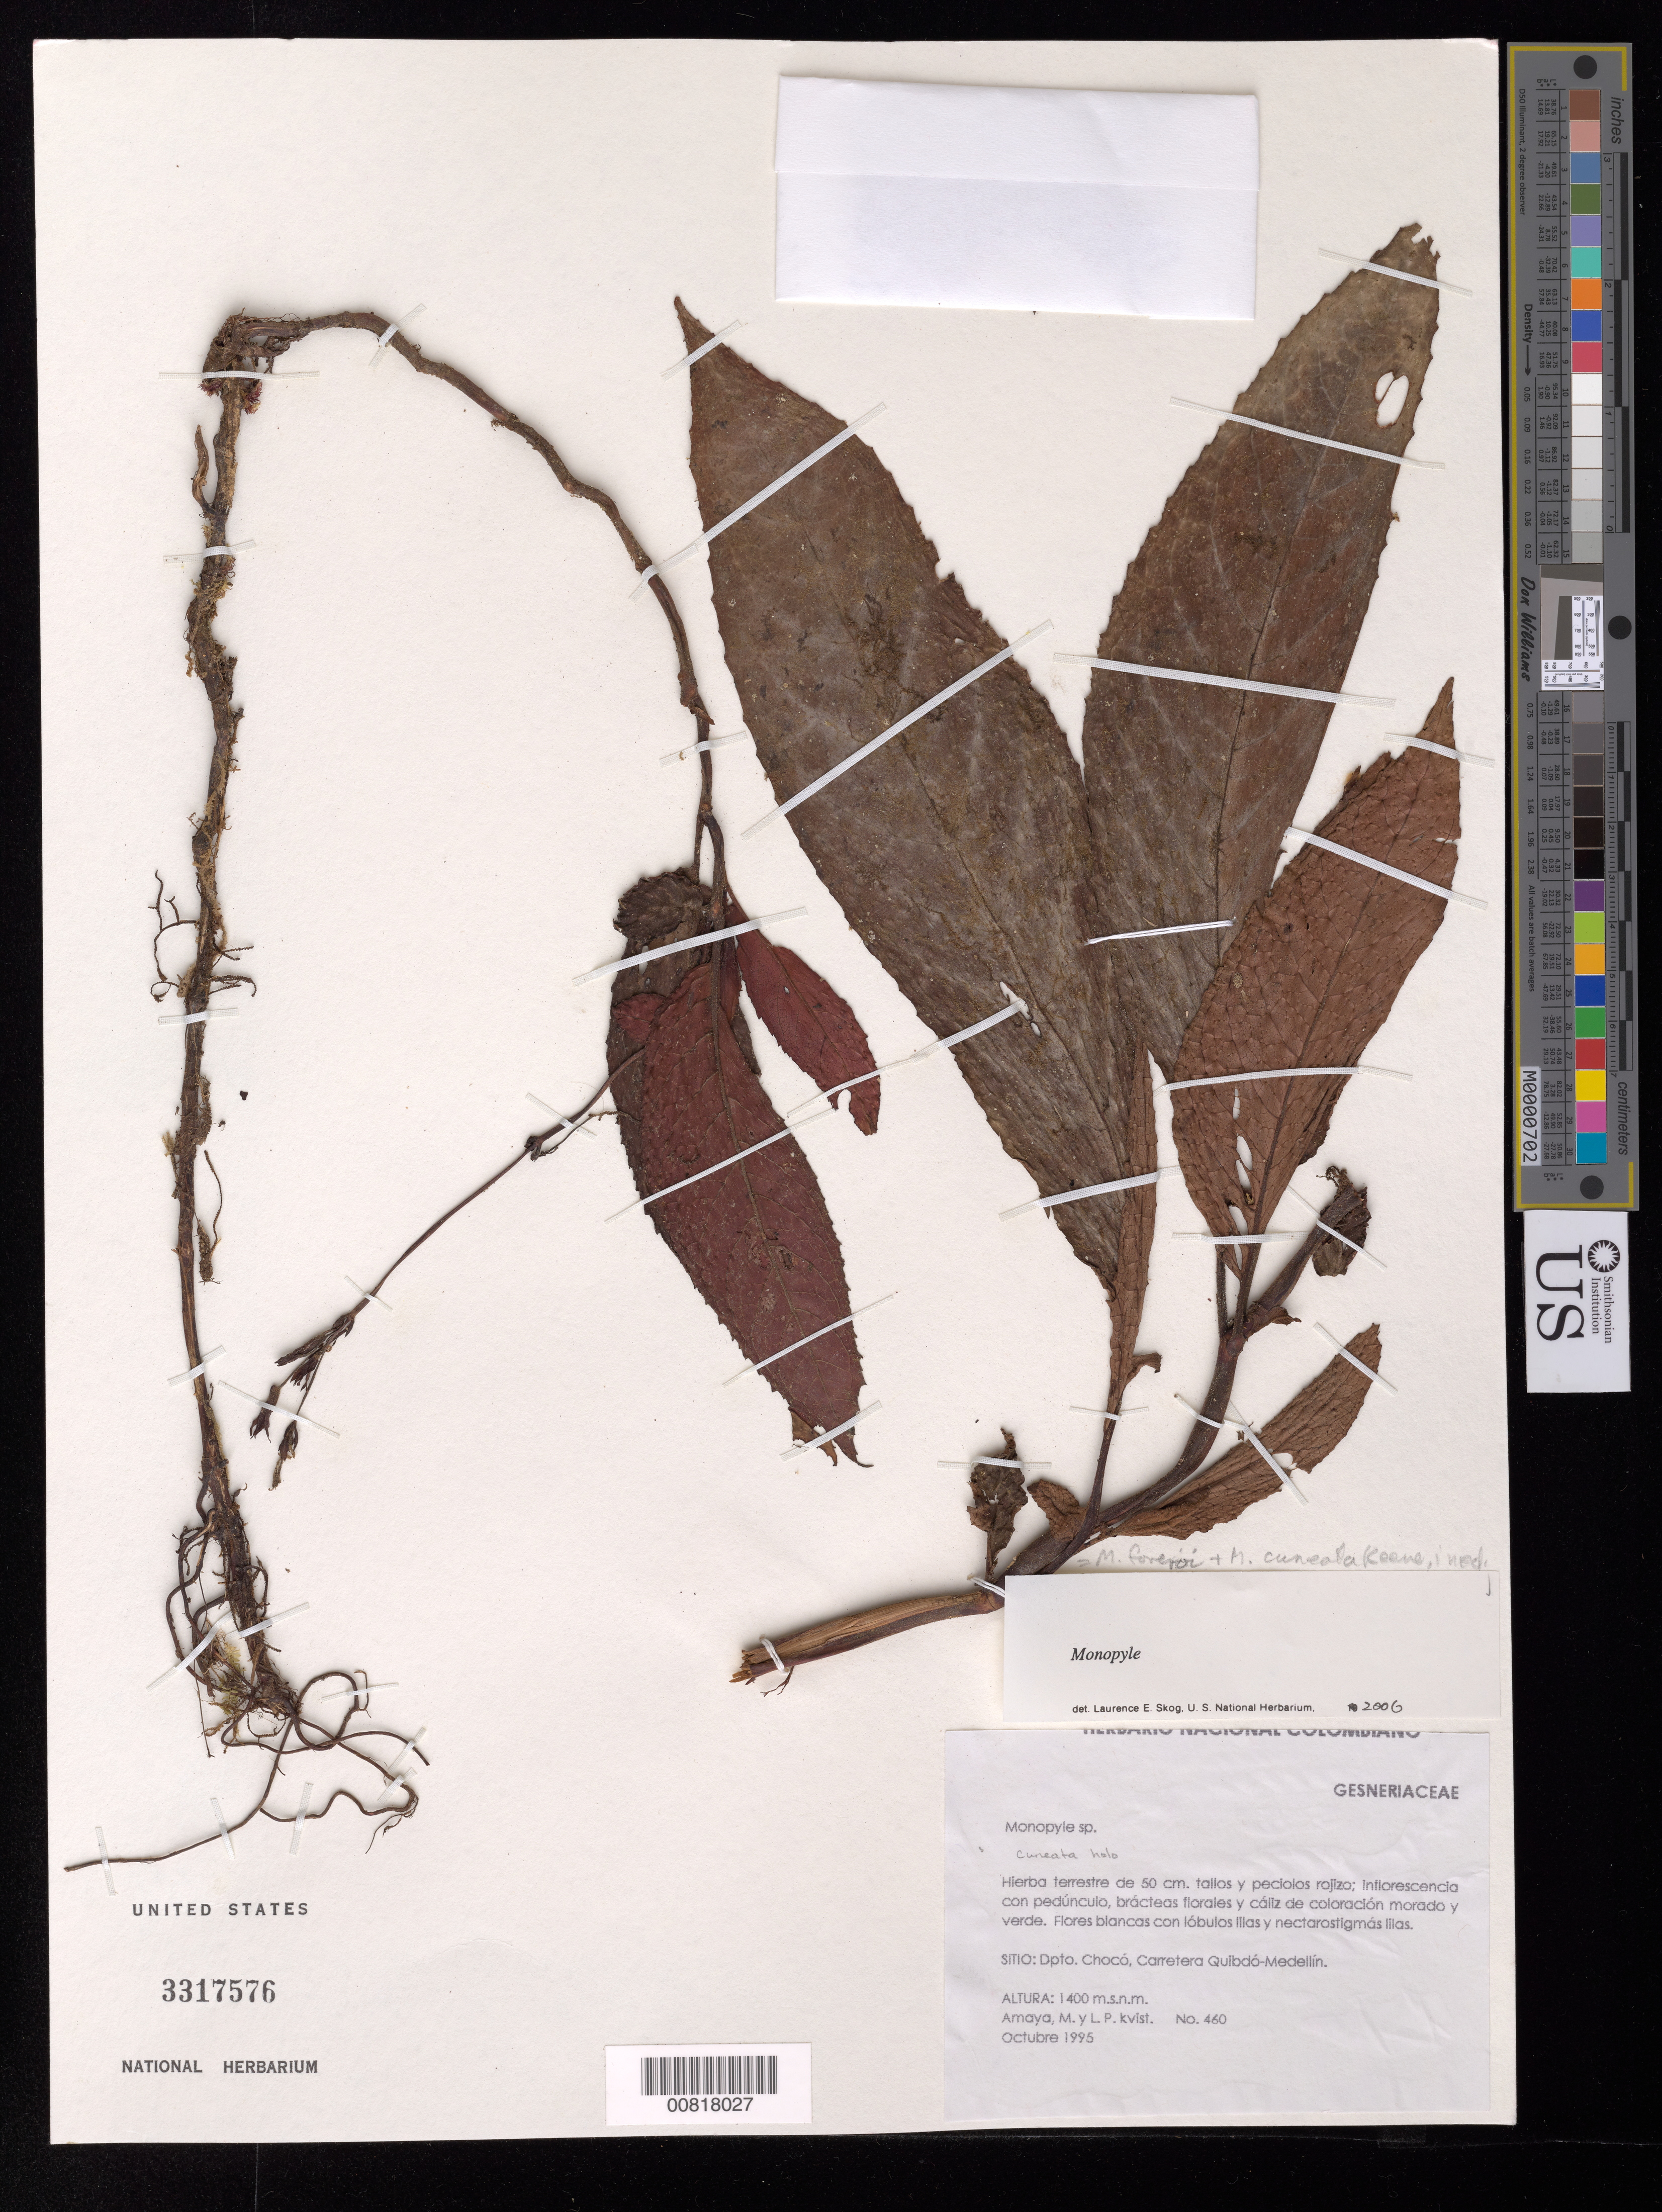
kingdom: Plantae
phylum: Tracheophyta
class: Magnoliopsida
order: Lamiales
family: Gesneriaceae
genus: Monopyle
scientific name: Monopyle sp.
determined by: Skog, Laurence E.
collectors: M. Amaya & L. P. Kvist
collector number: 460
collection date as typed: Oct 1995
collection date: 1995-10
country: Colombia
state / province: Chocó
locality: Carretera Quibdó-Medellín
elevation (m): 1400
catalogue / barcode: US 3317576